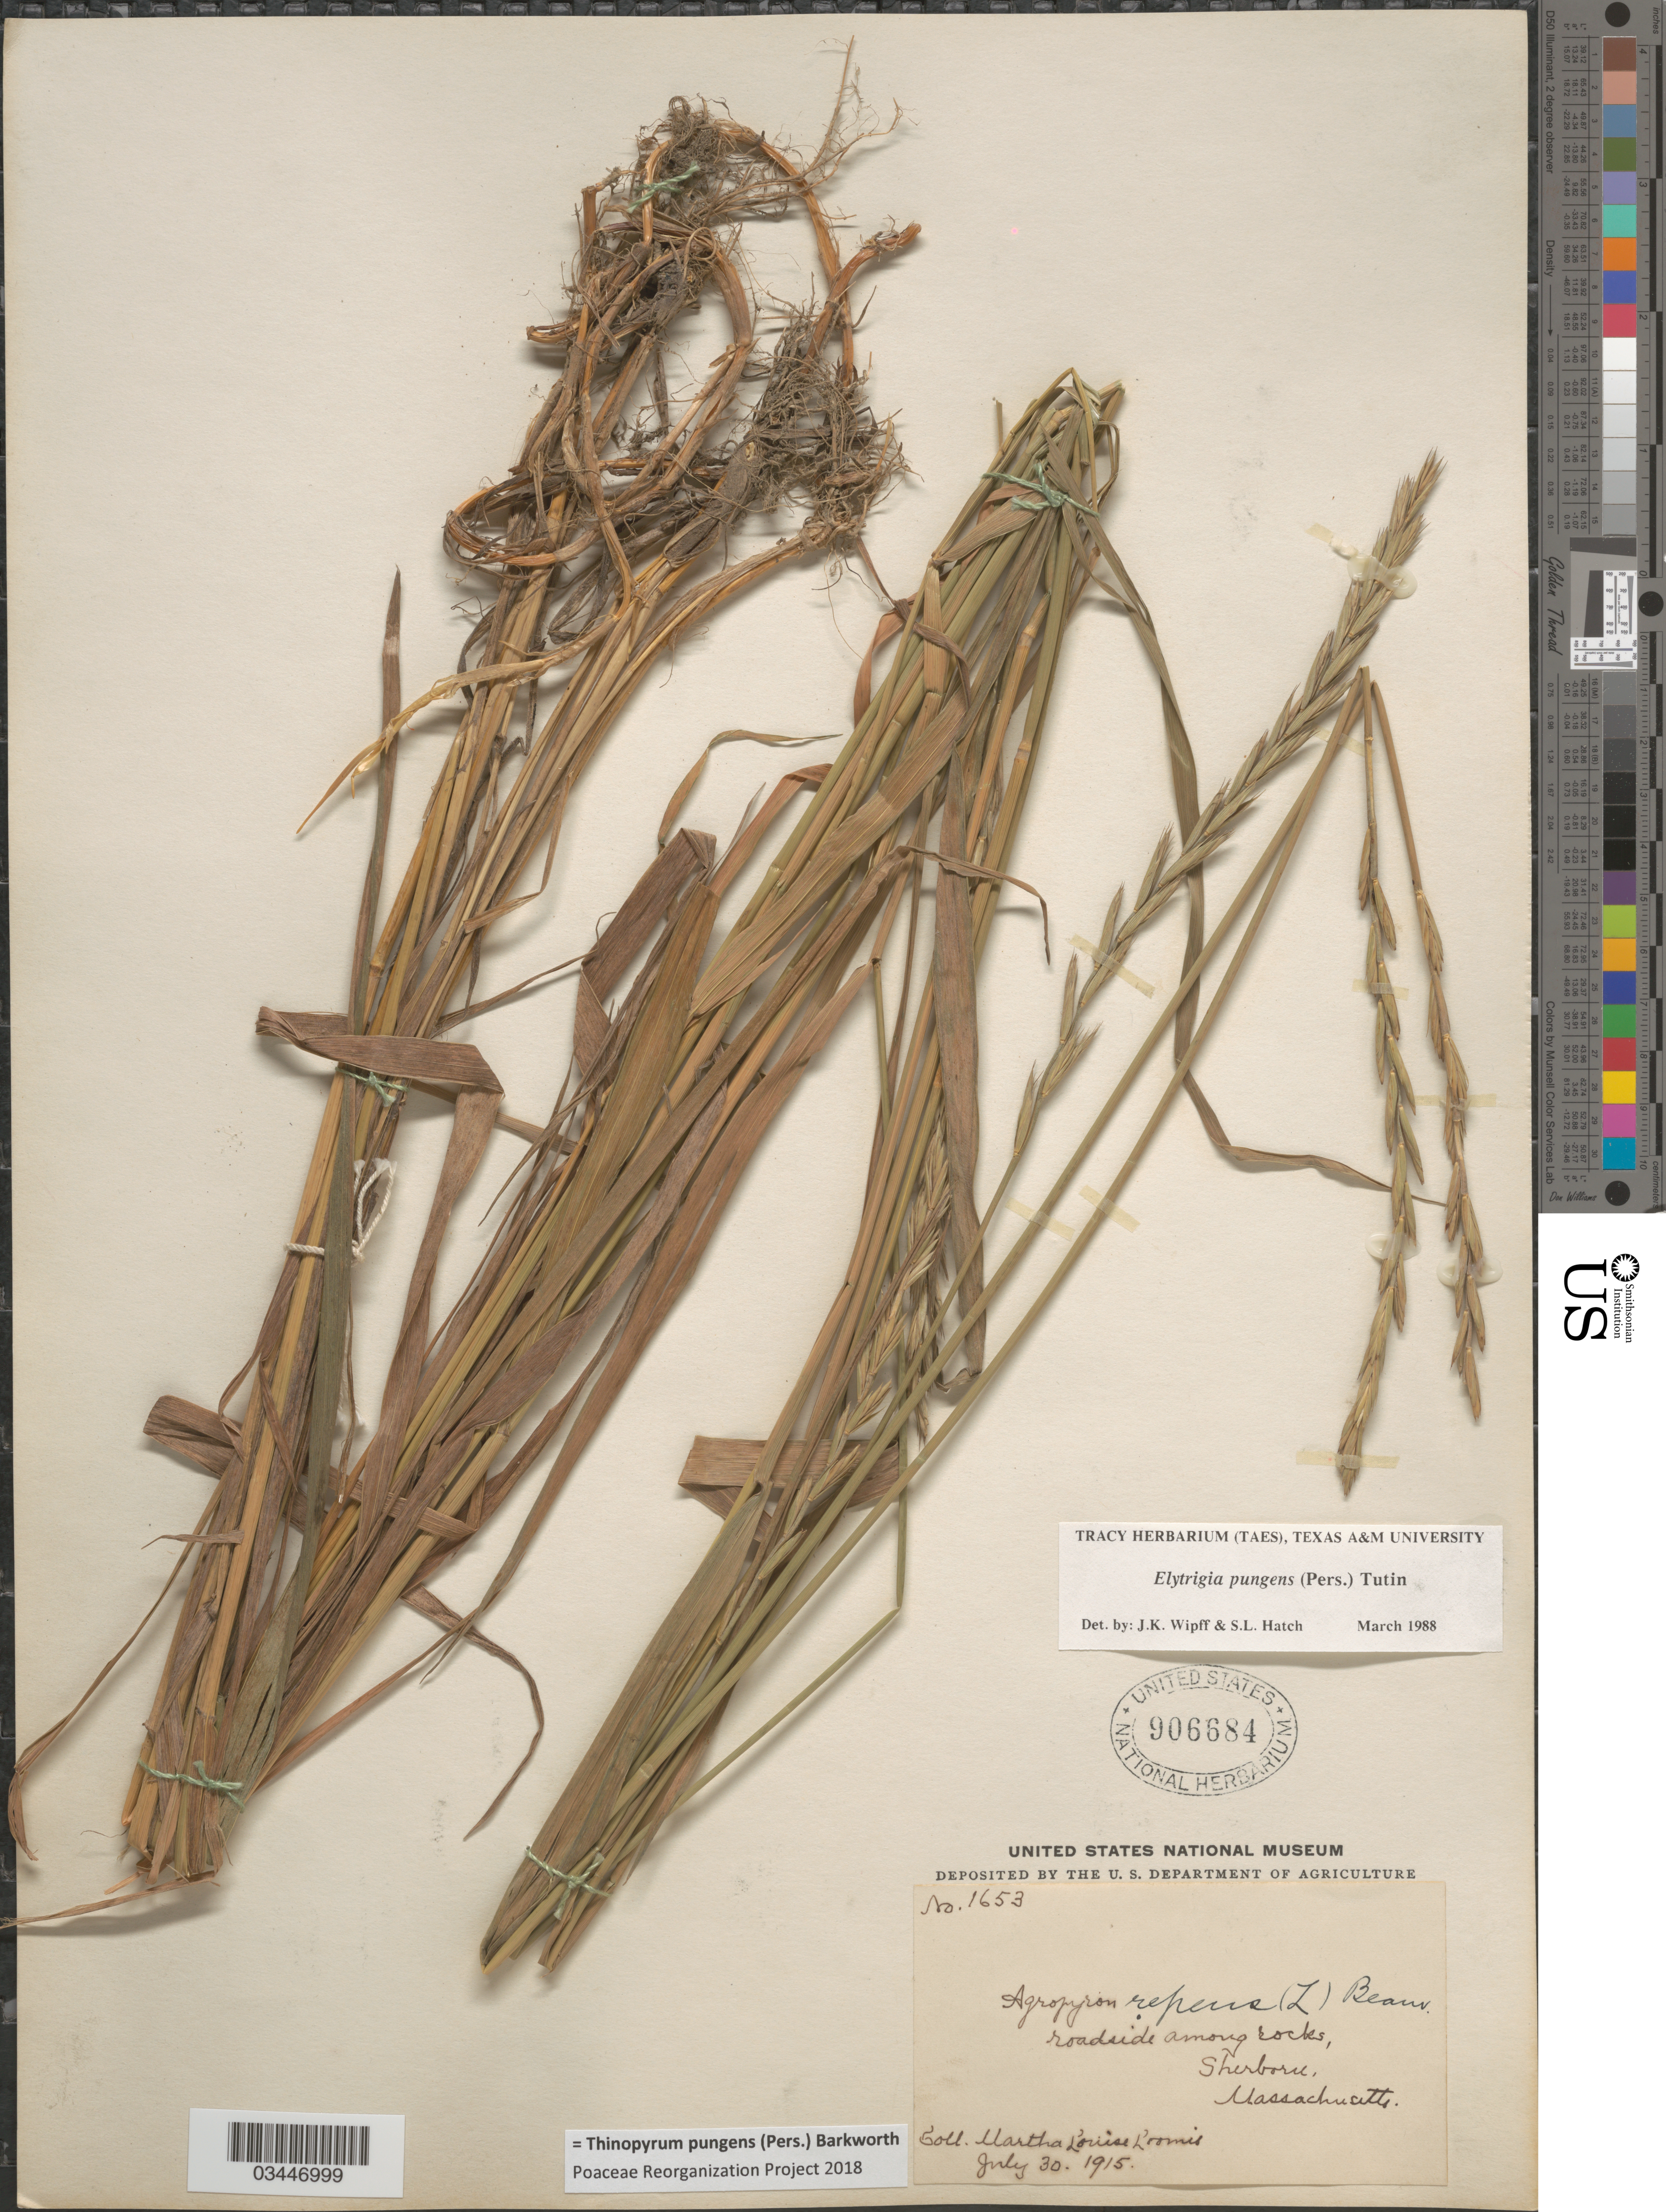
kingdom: Plantae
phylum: Tracheophyta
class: Liliopsida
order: Poales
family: Poaceae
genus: Thinopyrum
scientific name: Thinopyrum pungens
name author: (Pers.) Barkworth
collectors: M. L. Loomis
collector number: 1653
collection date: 1915-07-30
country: United States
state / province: Massachusetts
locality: Roadside among rocks, Sherborn.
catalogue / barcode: US 906684